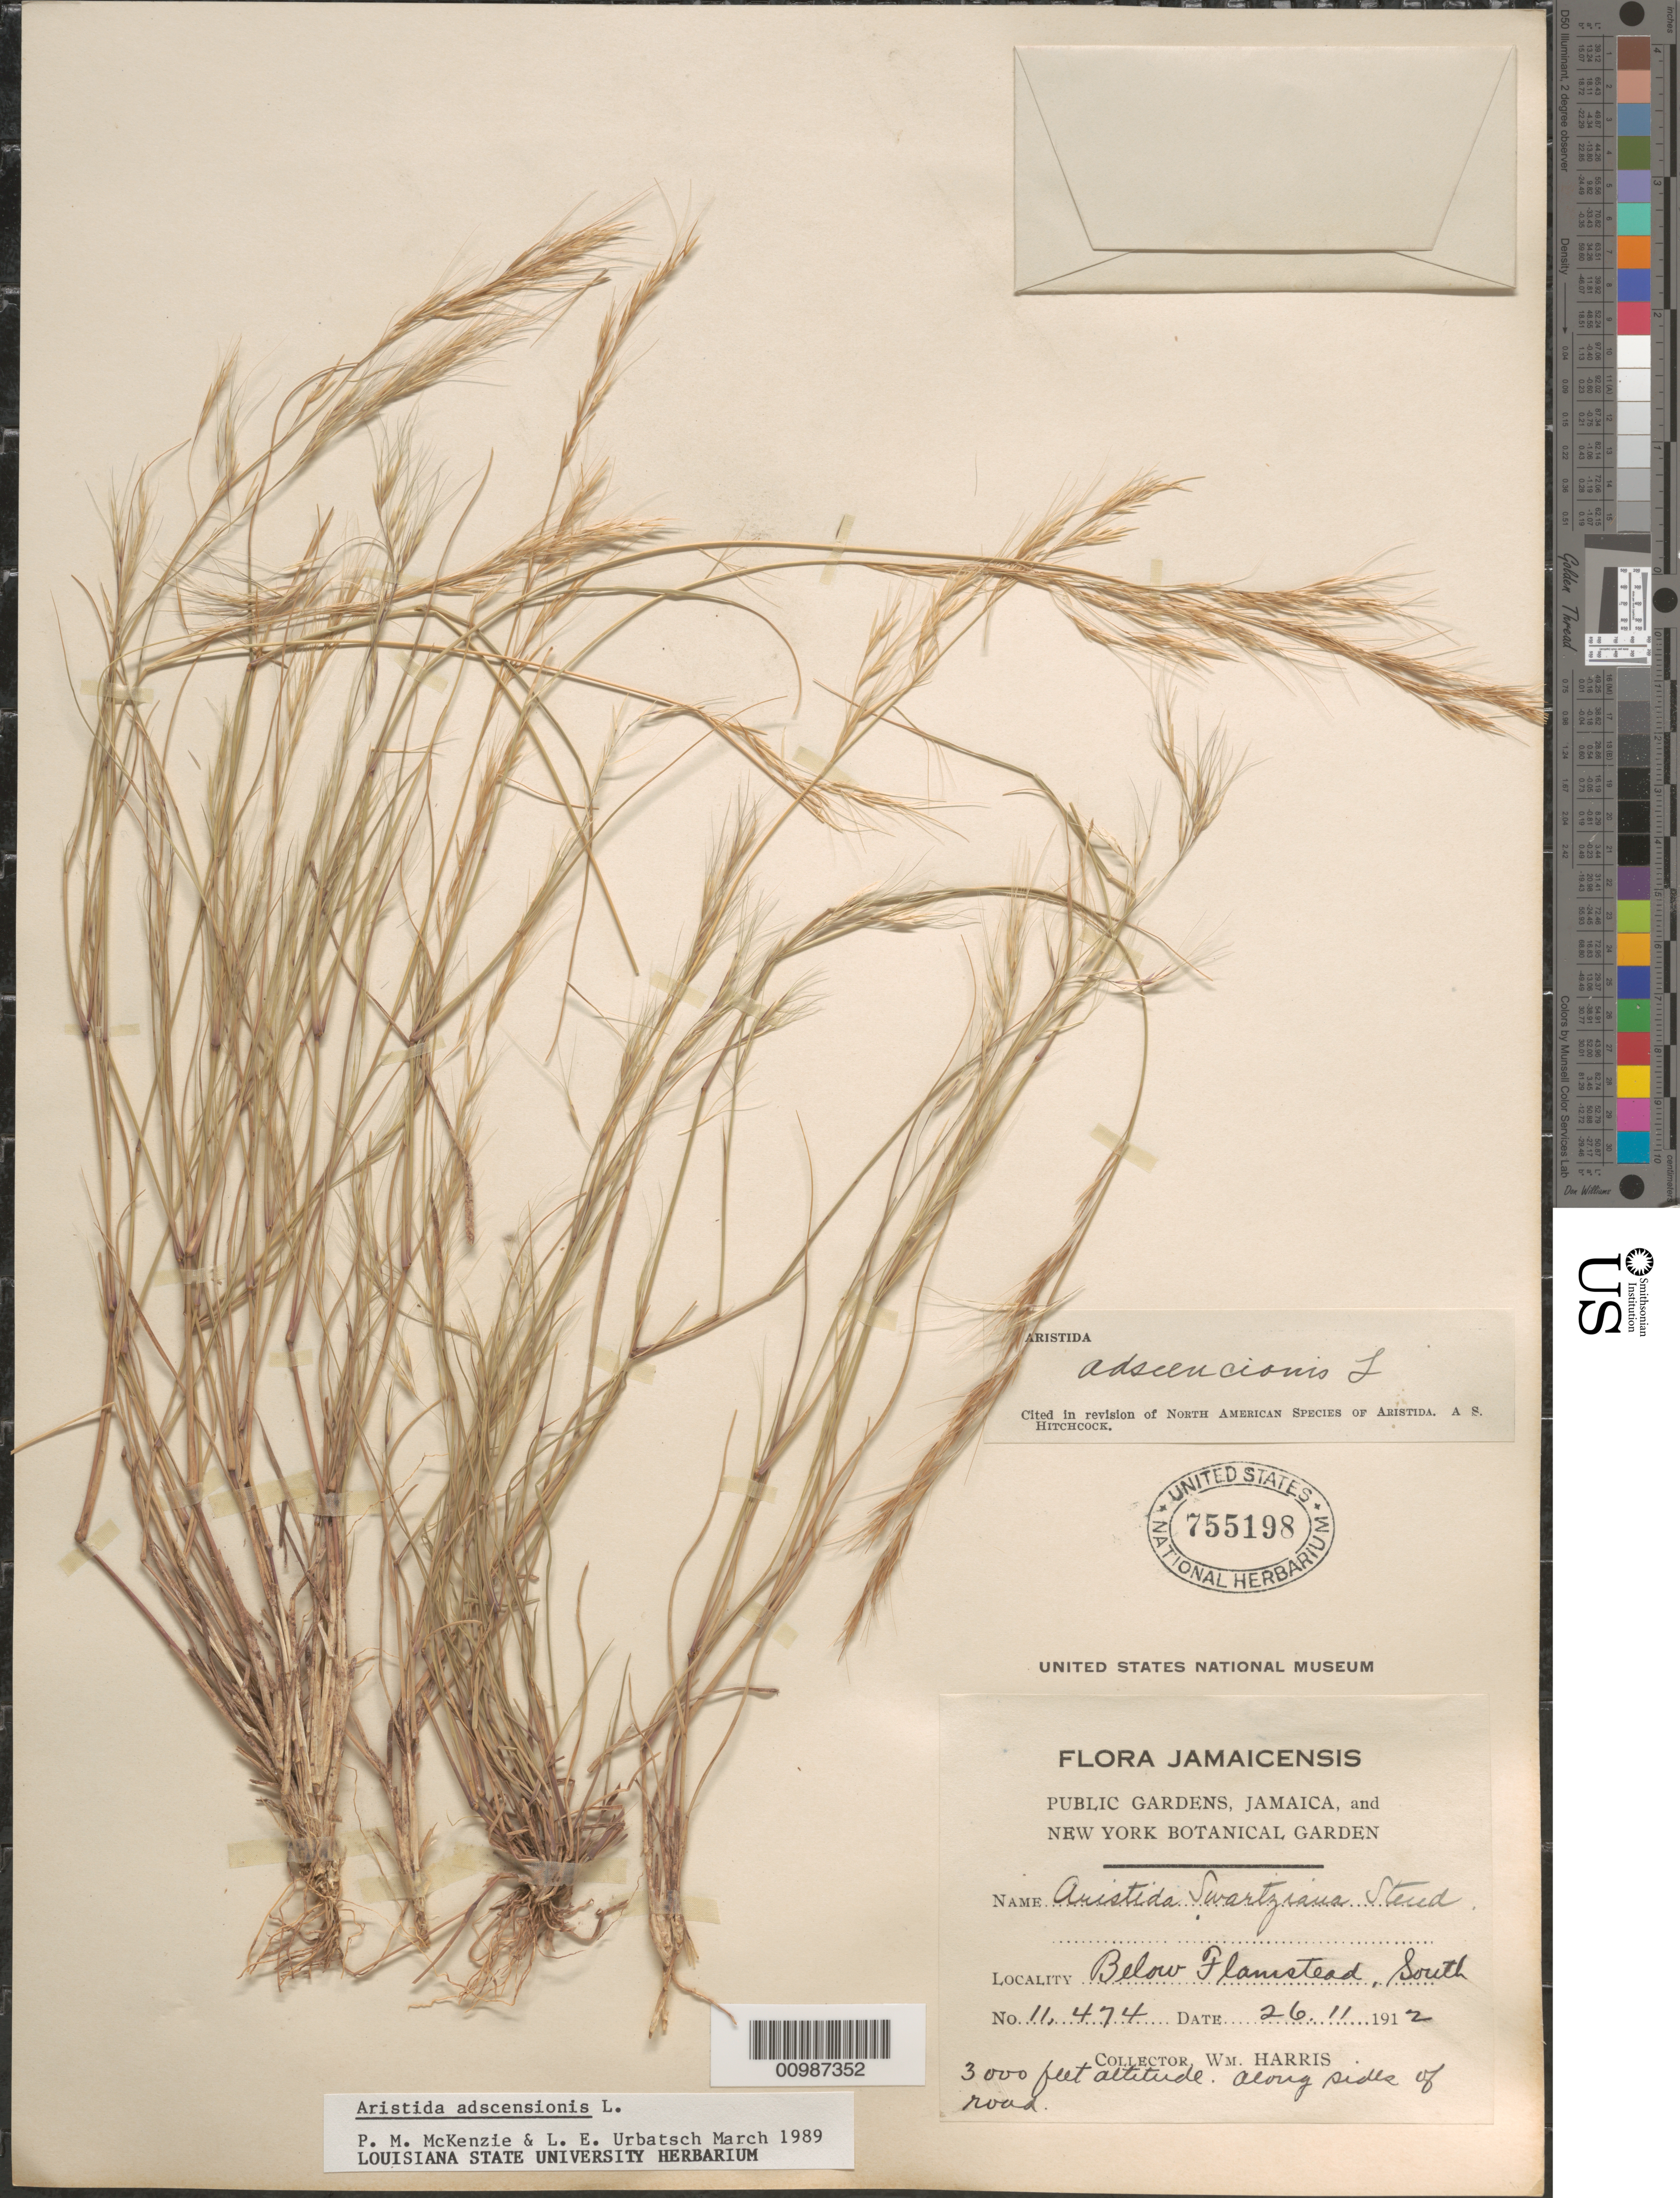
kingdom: Plantae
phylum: Tracheophyta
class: Liliopsida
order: Poales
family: Poaceae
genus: Aristida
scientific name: Aristida adscensionis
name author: L.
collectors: W. H. Harris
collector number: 11474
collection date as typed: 26 Nov 1912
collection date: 1912-11-26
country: Jamaica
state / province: Saint Andrew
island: Jamaica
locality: Below Flamstead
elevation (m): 914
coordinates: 0 N, 0 E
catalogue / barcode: US 755198